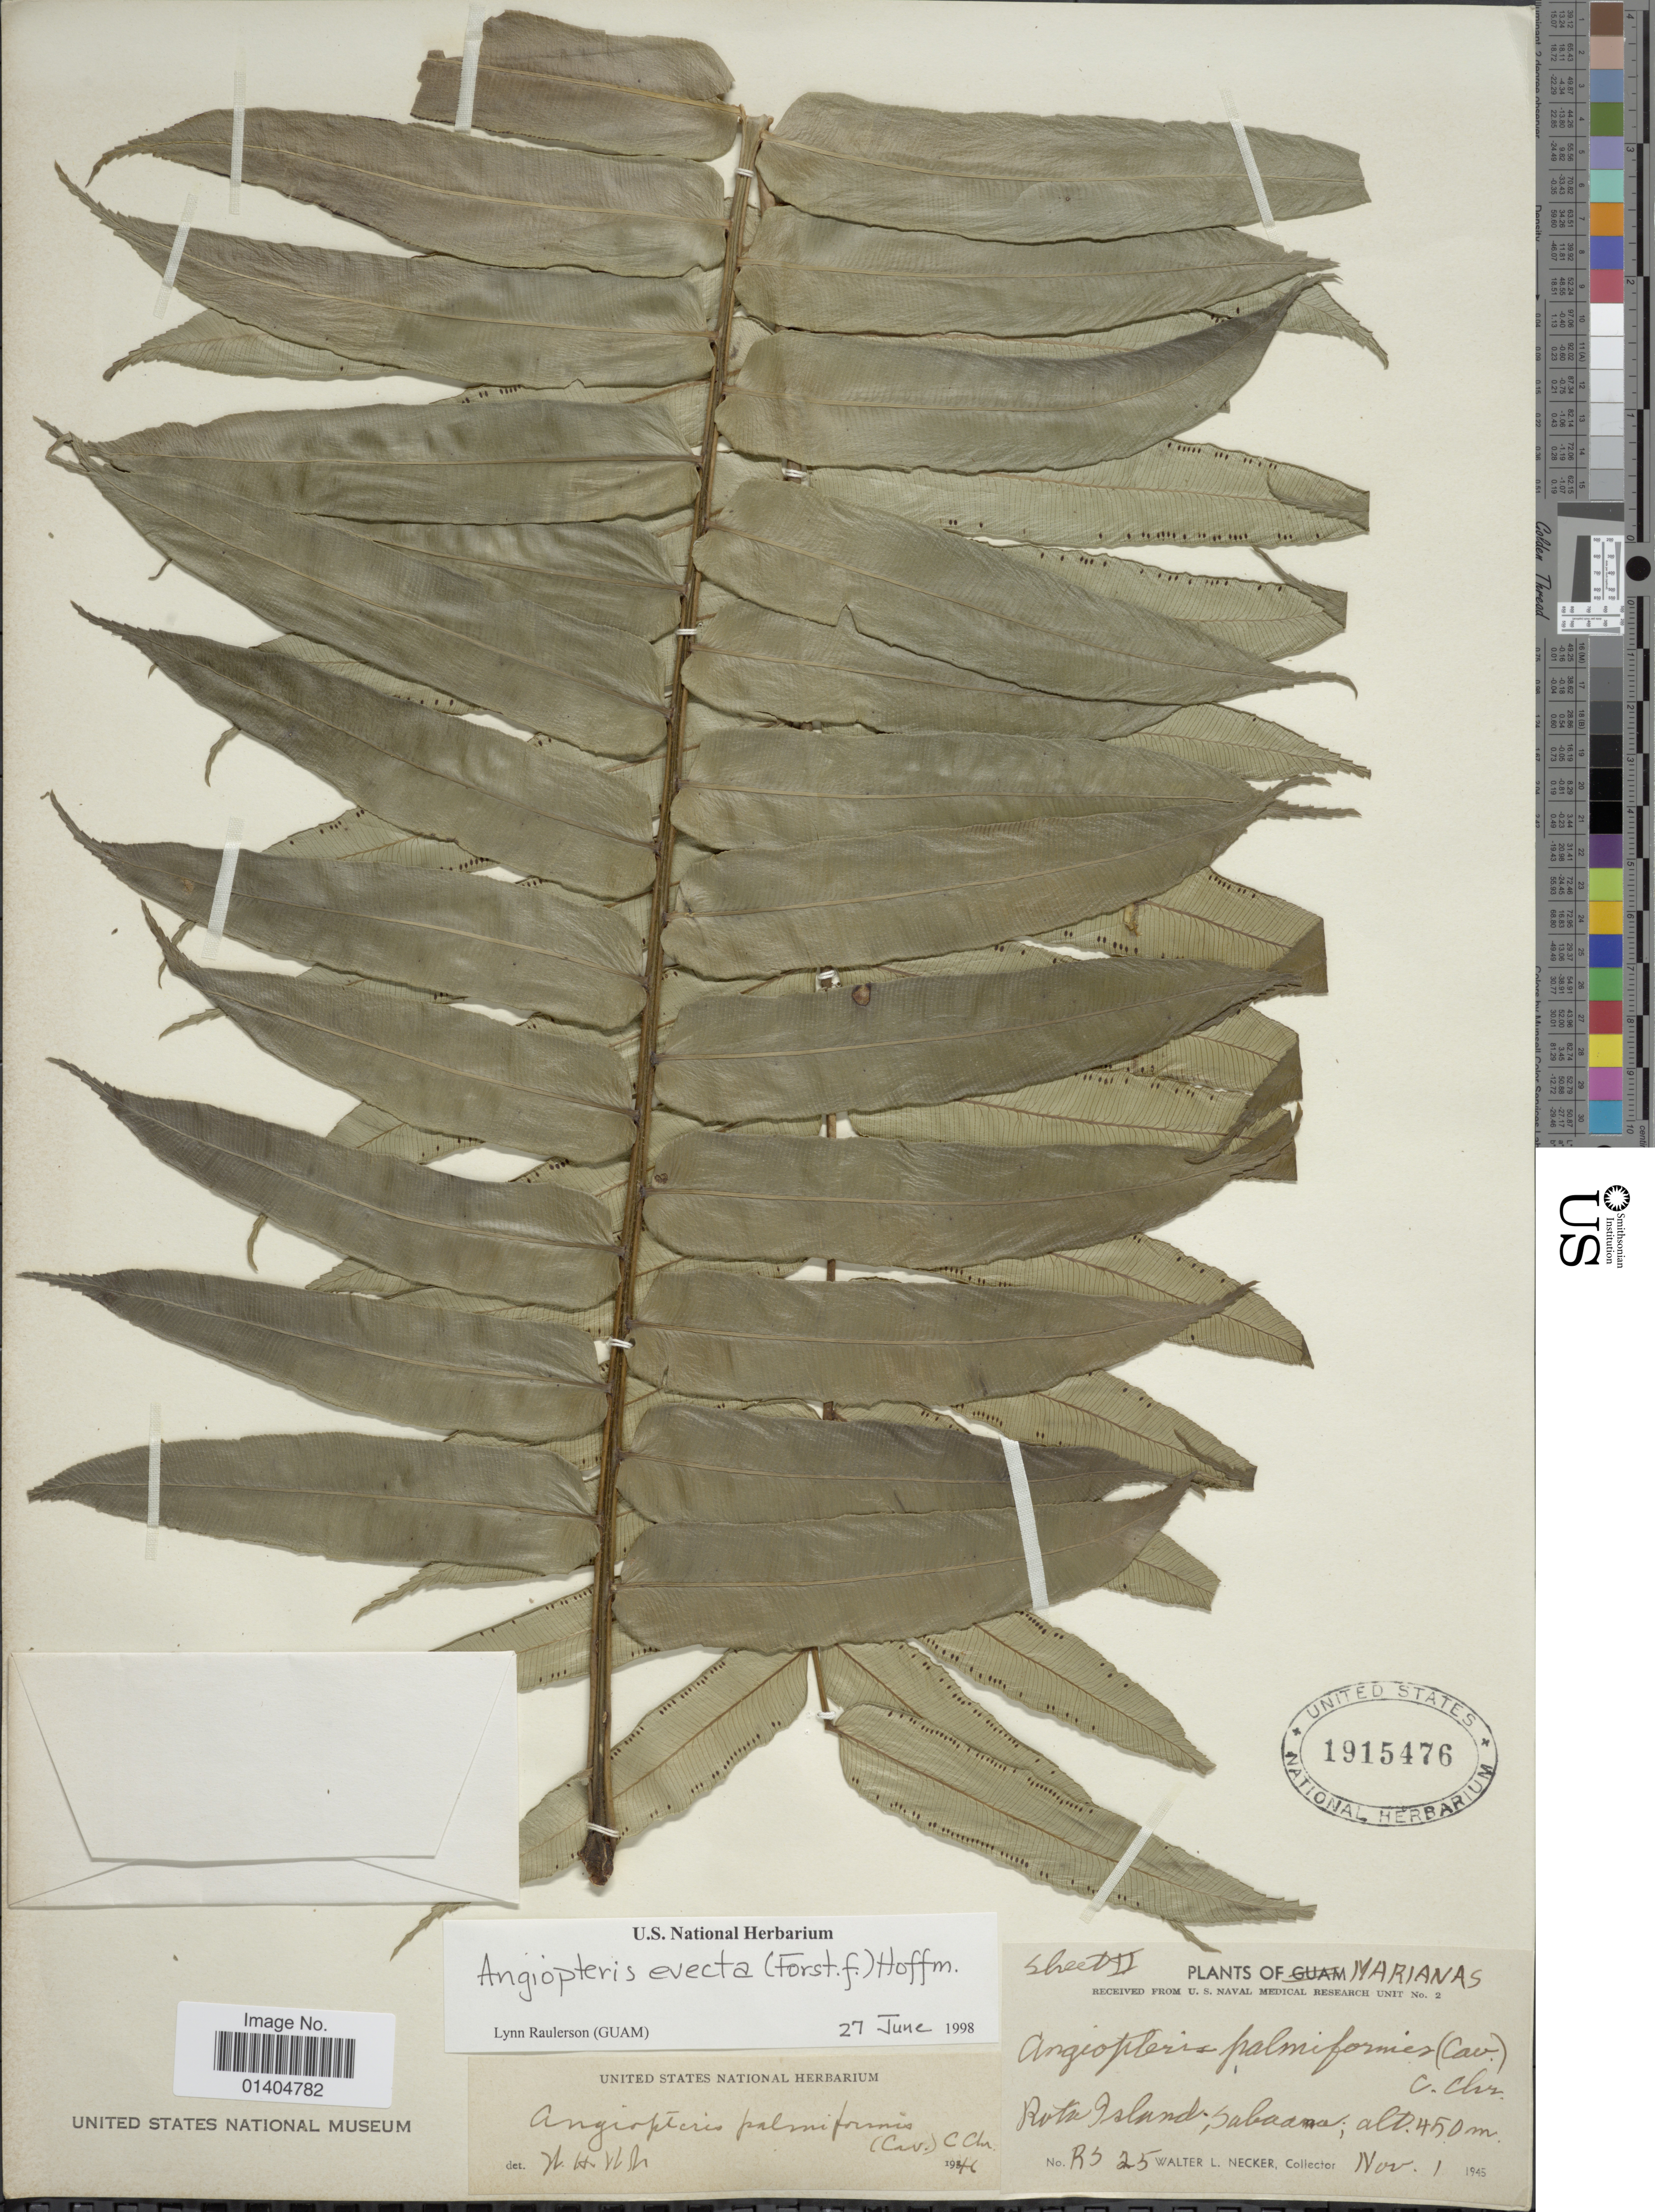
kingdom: Plantae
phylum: Tracheophyta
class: Polypodiopsida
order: Marattiales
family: Marattiaceae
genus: Angiopteris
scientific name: Angiopteris evecta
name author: (G. Forst.) Hoffm.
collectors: W. L. Necker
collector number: RS 25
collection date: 1945-11-01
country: Northern Mariana Islands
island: Rota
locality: Sabana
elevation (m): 450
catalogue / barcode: US 1915476